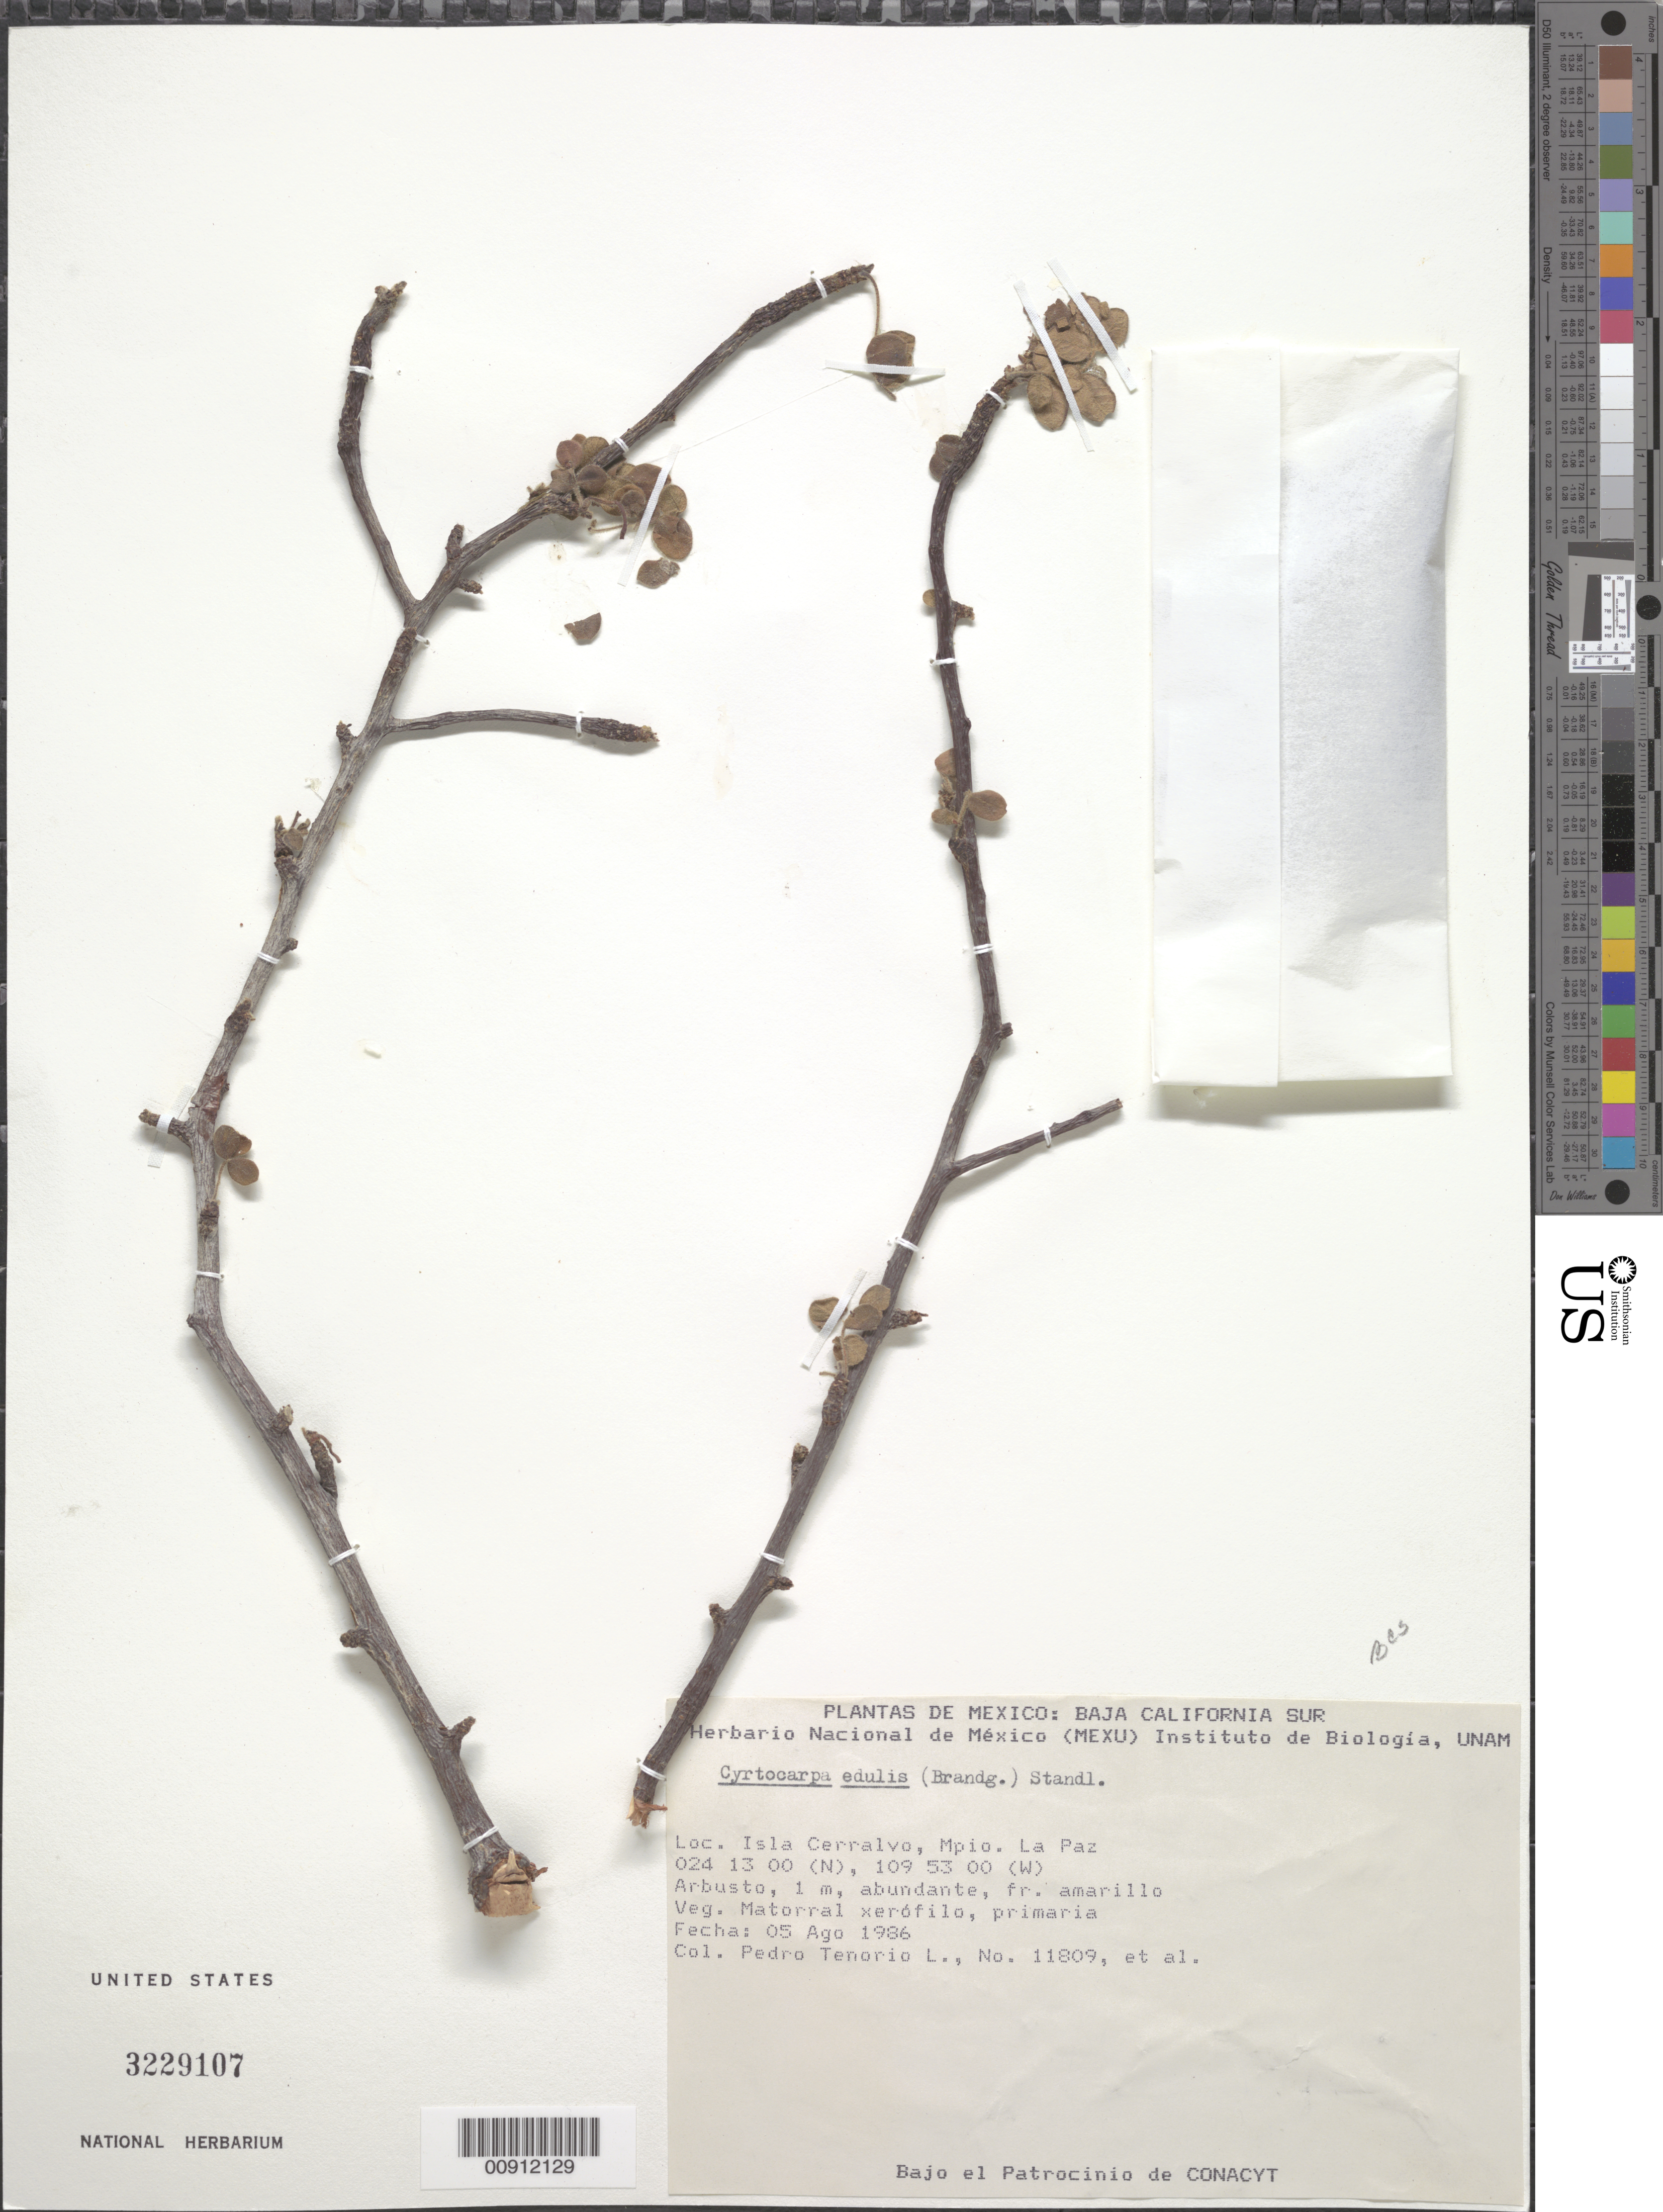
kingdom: Plantae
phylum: Tracheophyta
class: Magnoliopsida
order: Sapindales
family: Anacardiaceae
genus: Cyrtocarpa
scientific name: Cyrtocarpa edulis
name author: (Brandegee) Standl.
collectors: P. Tenorio L. & et al.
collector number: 11809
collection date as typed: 05 Aug 1986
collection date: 1986-08-05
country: Mexico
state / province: Baja California Sur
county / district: La Paz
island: Cerralvo I.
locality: Isla Cerralvo, Mpio. La Paz, Baja California Sur.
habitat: Matorral xerófilo, primaria.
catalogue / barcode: US 3229107